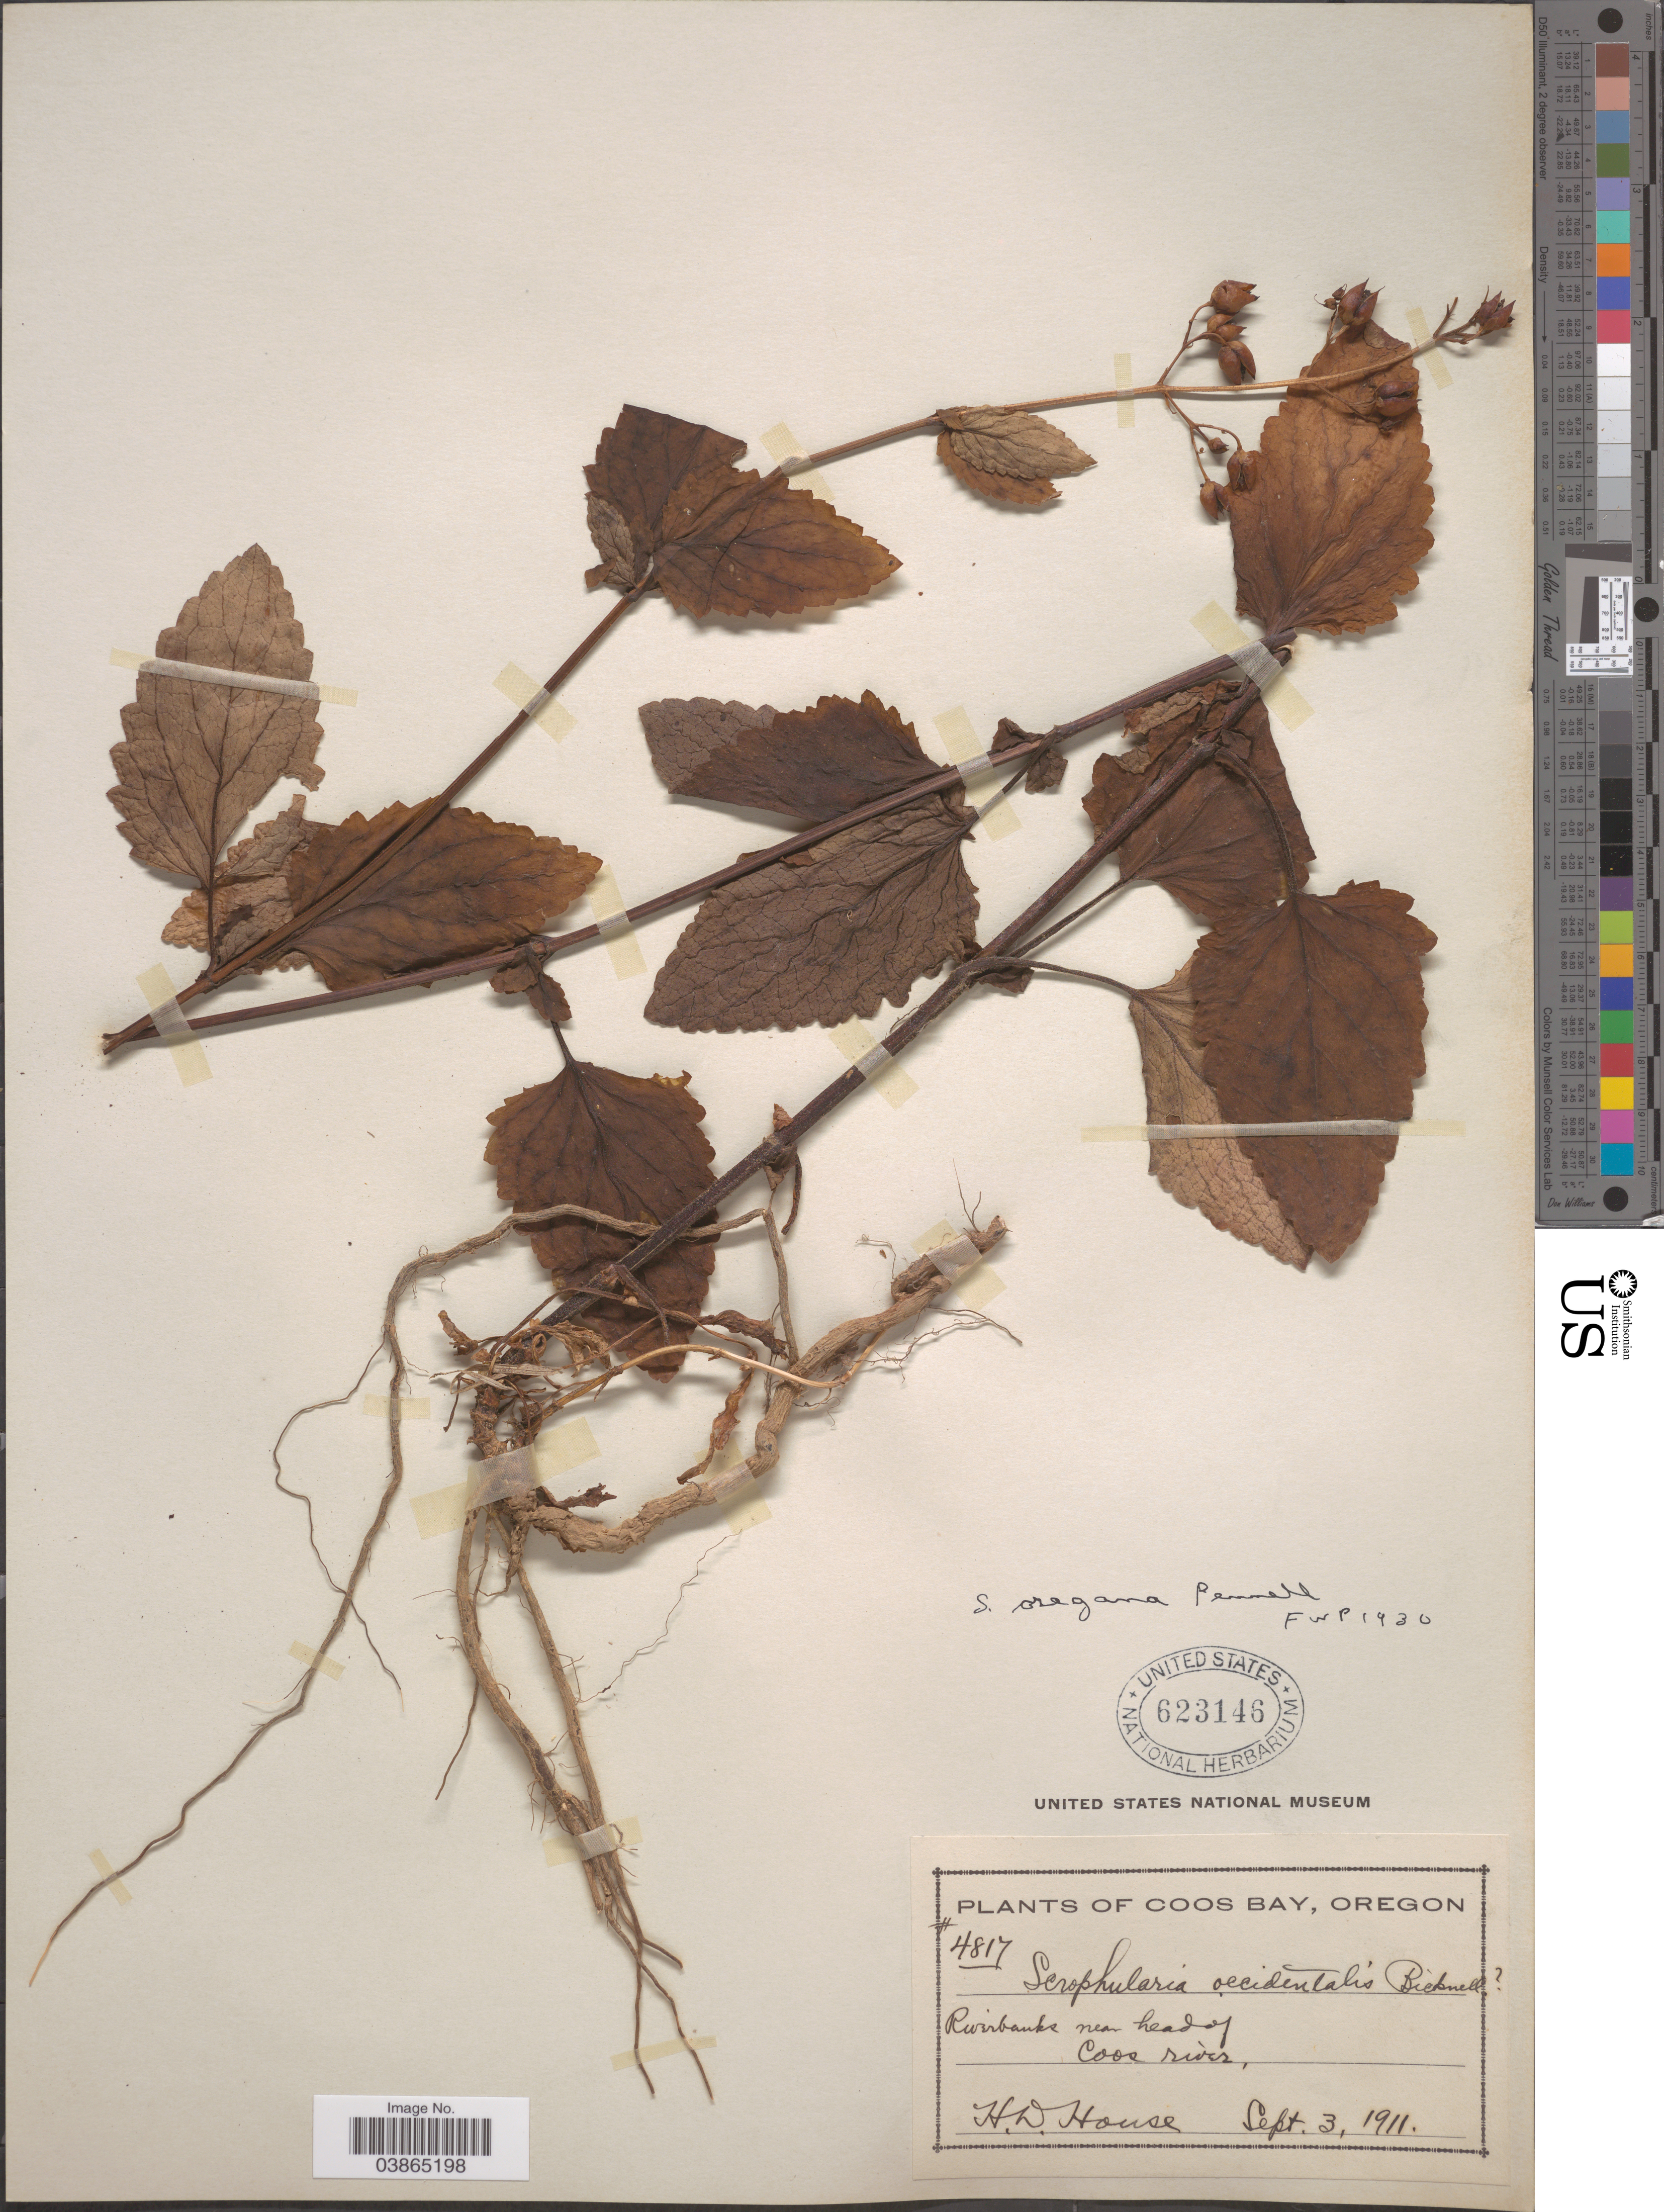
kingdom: Plantae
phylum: Tracheophyta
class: Magnoliopsida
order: Lamiales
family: Scrophulariaceae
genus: Scrophularia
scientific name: Scrophularia oregana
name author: Pennell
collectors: H. D. House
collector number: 4817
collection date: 1911-09-03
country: United States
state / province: Oregon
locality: Coos Bay. Riverbanks near head of Coos river.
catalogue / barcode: US 623146